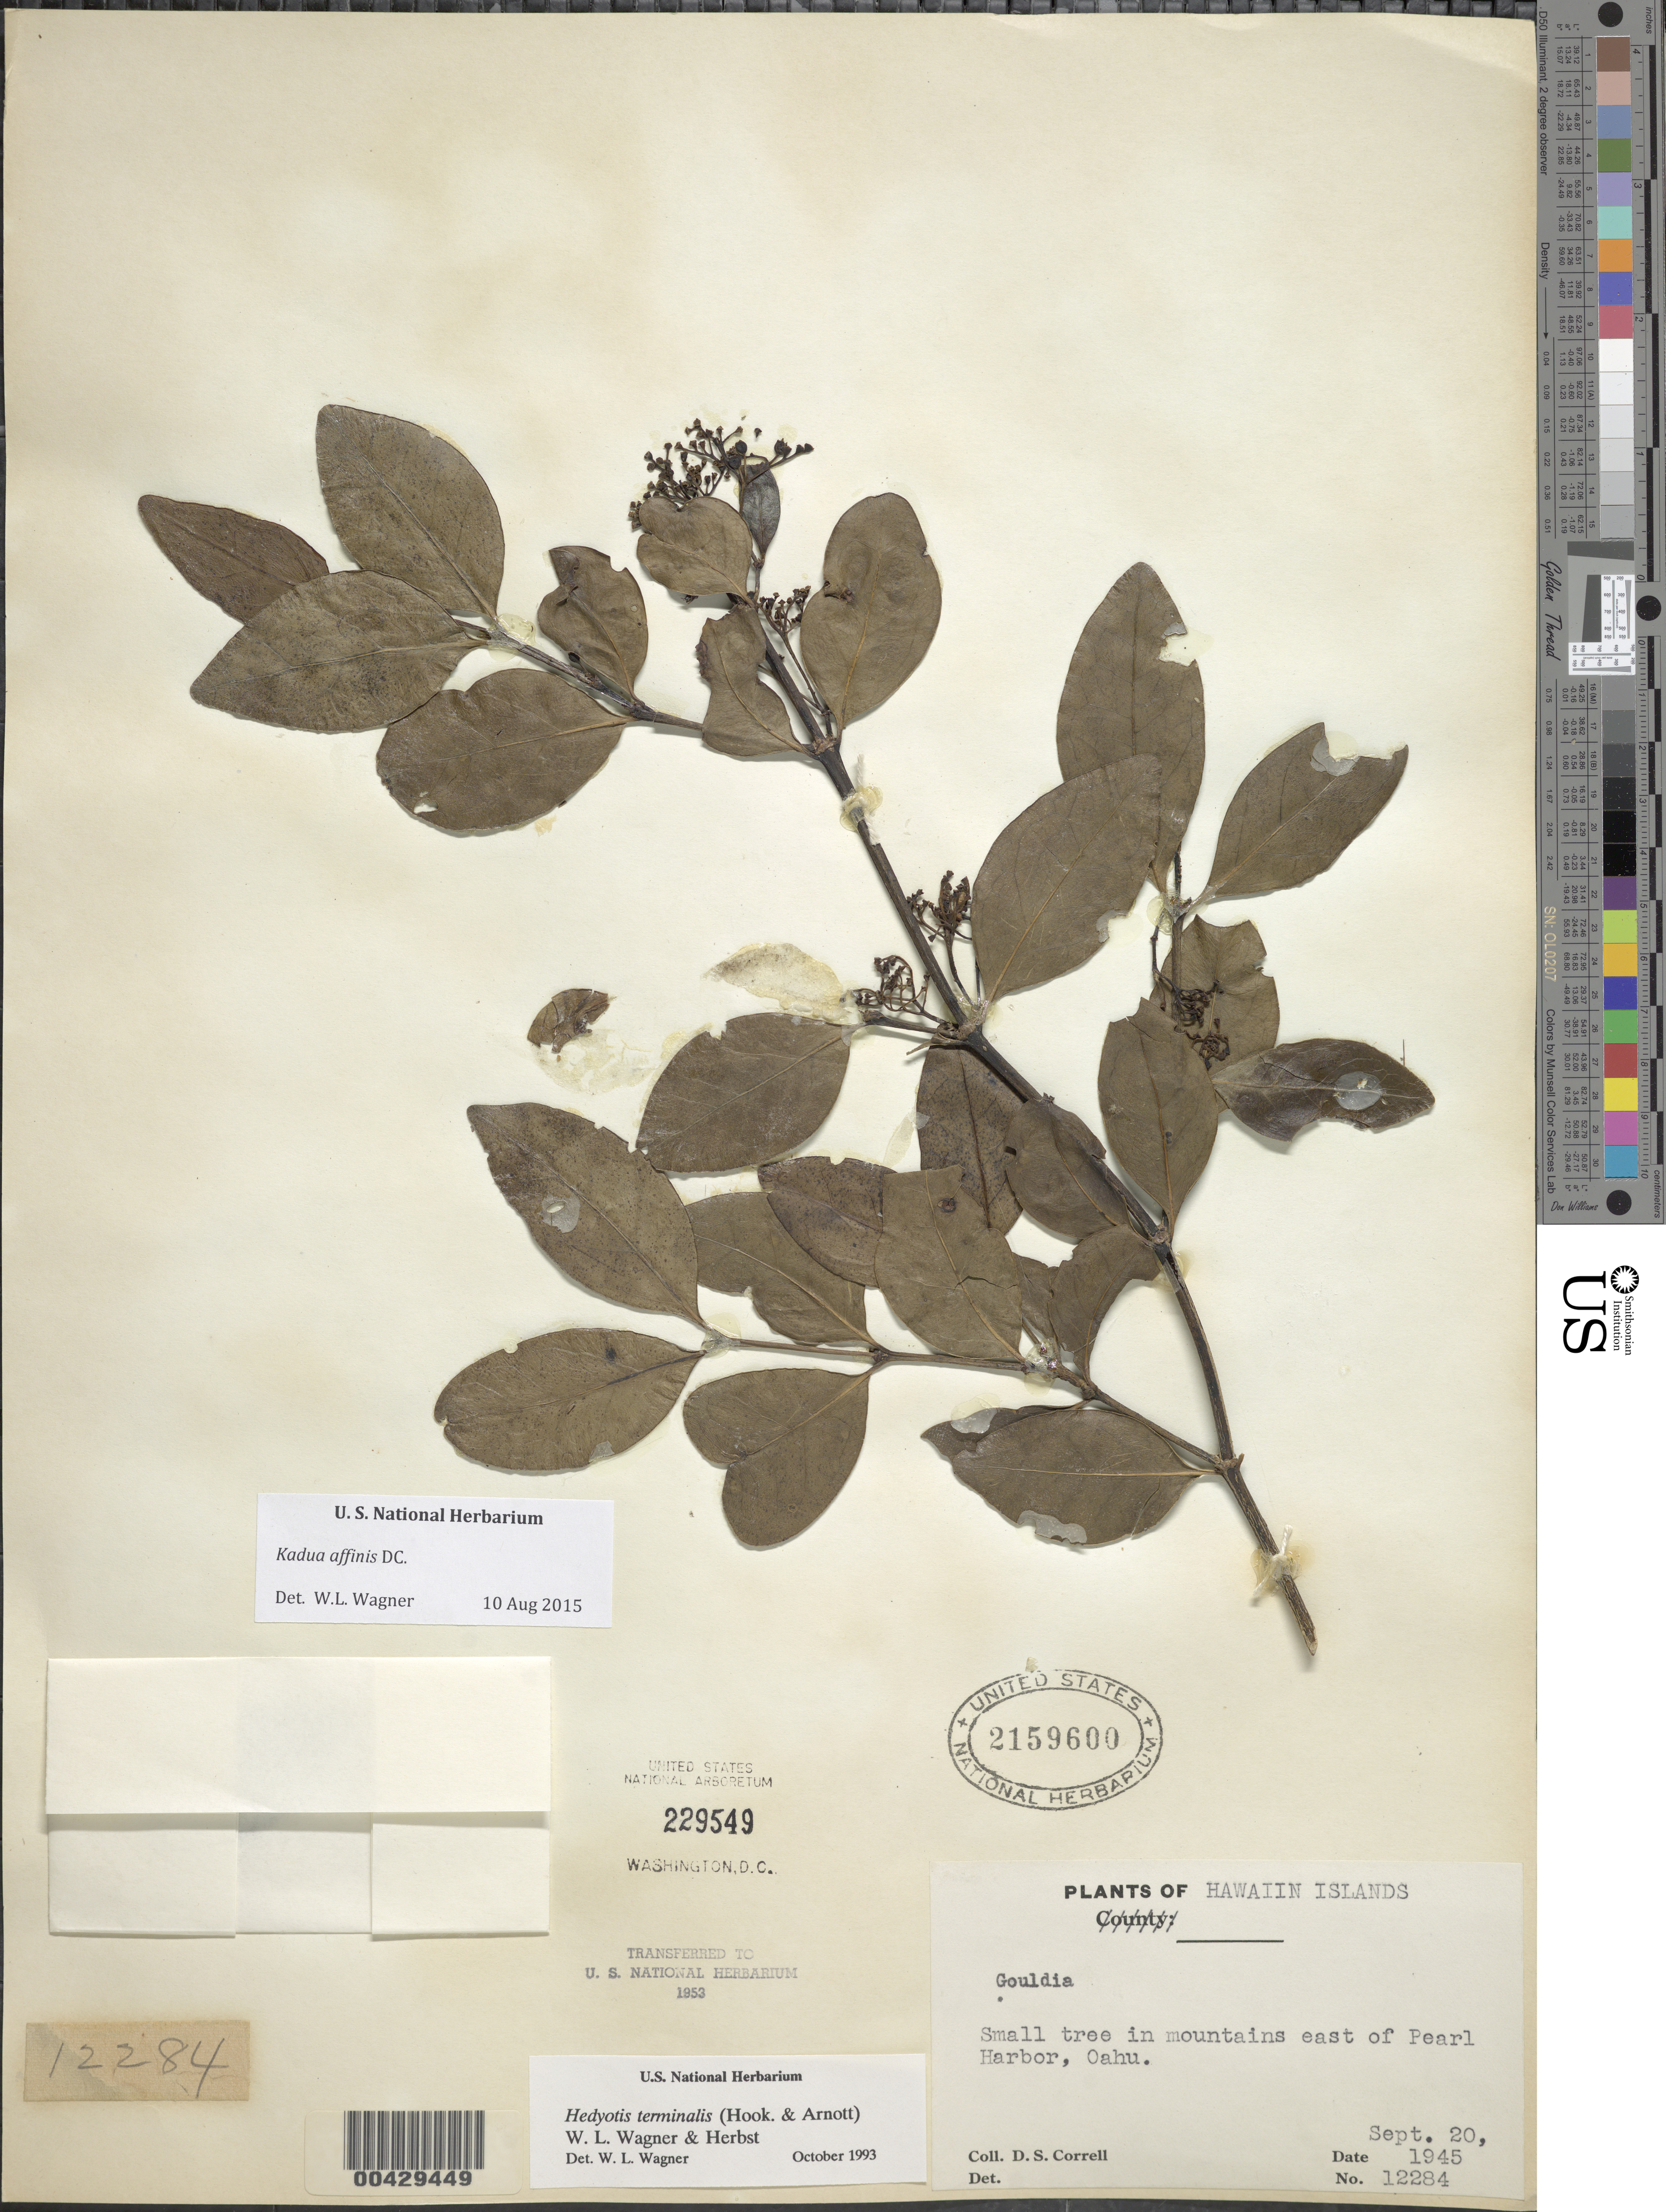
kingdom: Plantae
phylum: Tracheophyta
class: Magnoliopsida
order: Gentianales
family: Rubiaceae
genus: Kadua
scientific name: Kadua affinis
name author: DC.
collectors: D. S. Correll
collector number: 12284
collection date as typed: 20 Sep 1945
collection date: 1945-09-20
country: United States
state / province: Hawaii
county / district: Honolulu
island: Oahu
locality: In mountains E of Pearl Harbor.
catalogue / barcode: US 2159600